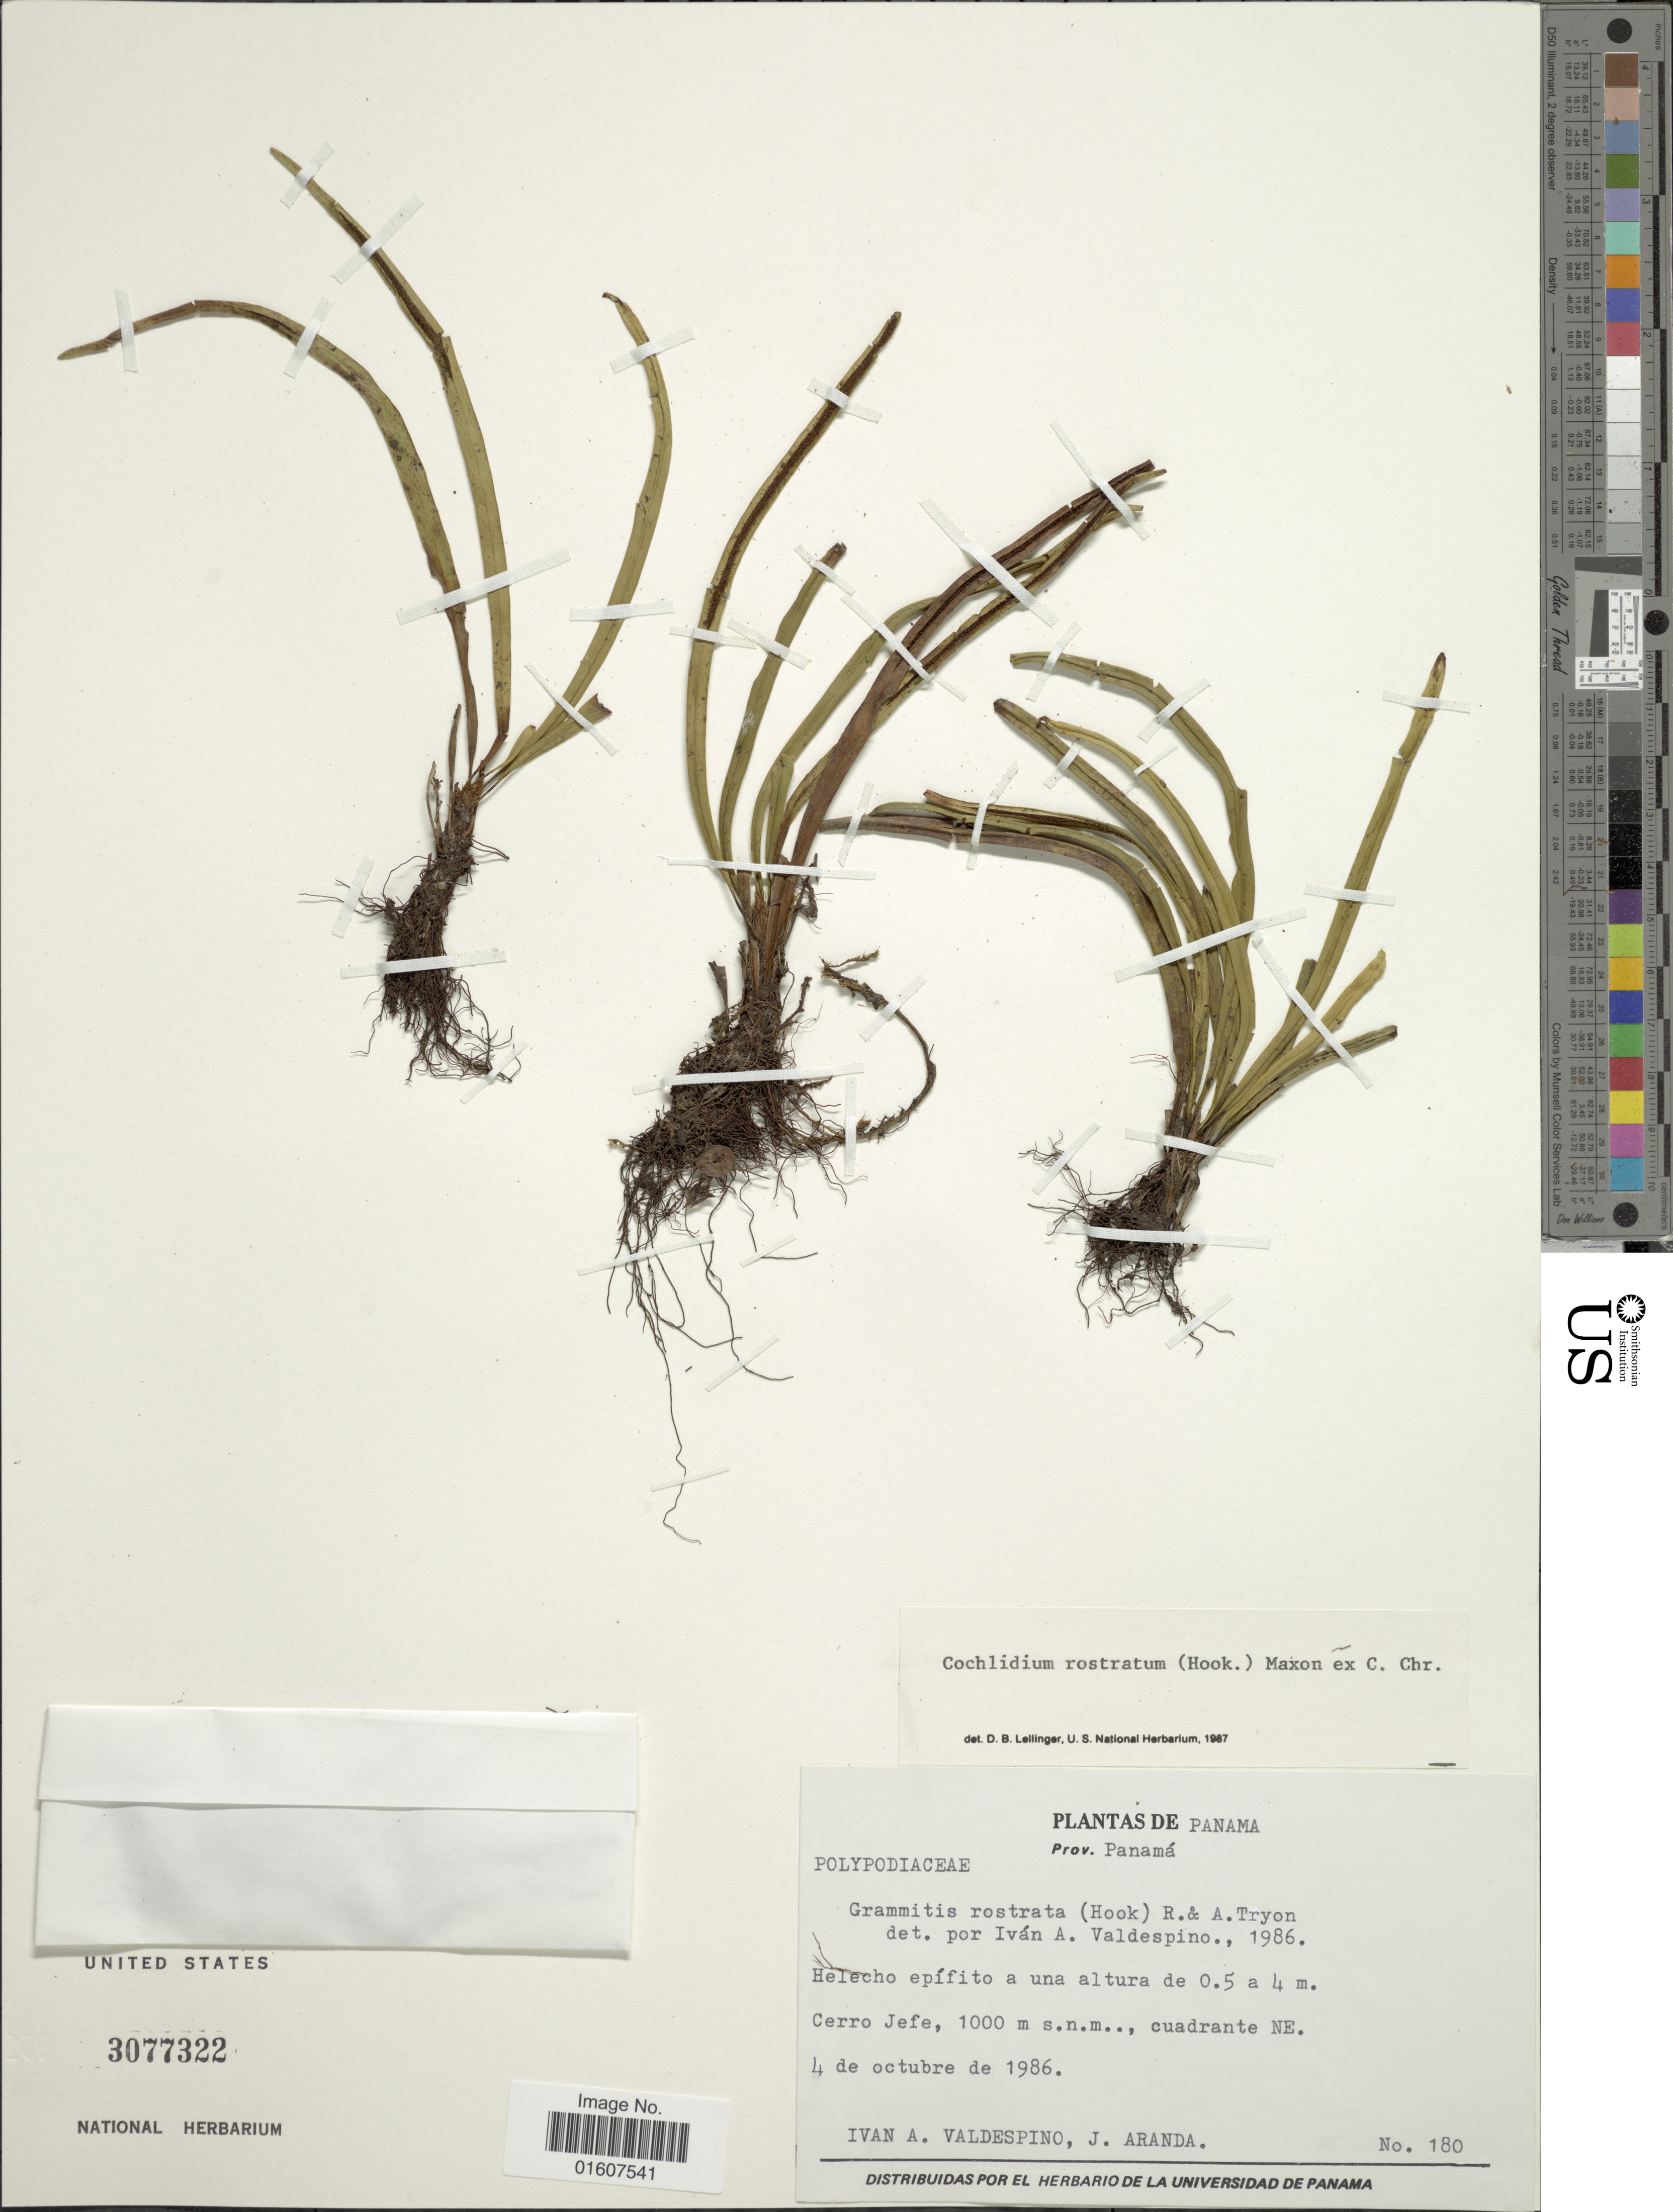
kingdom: Plantae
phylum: Tracheophyta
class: Polypodiopsida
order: Polypodiales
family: Polypodiaceae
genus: Cochlidium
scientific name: Cochlidium rostratum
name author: (Hook.) Maxon ex C. Chr.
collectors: I. A. Valdespino & J. Aranda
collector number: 180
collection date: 1986-10-04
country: Panama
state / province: Panamá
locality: Cerro Jefe, cuadrante NE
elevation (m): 1000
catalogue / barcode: US 3077322